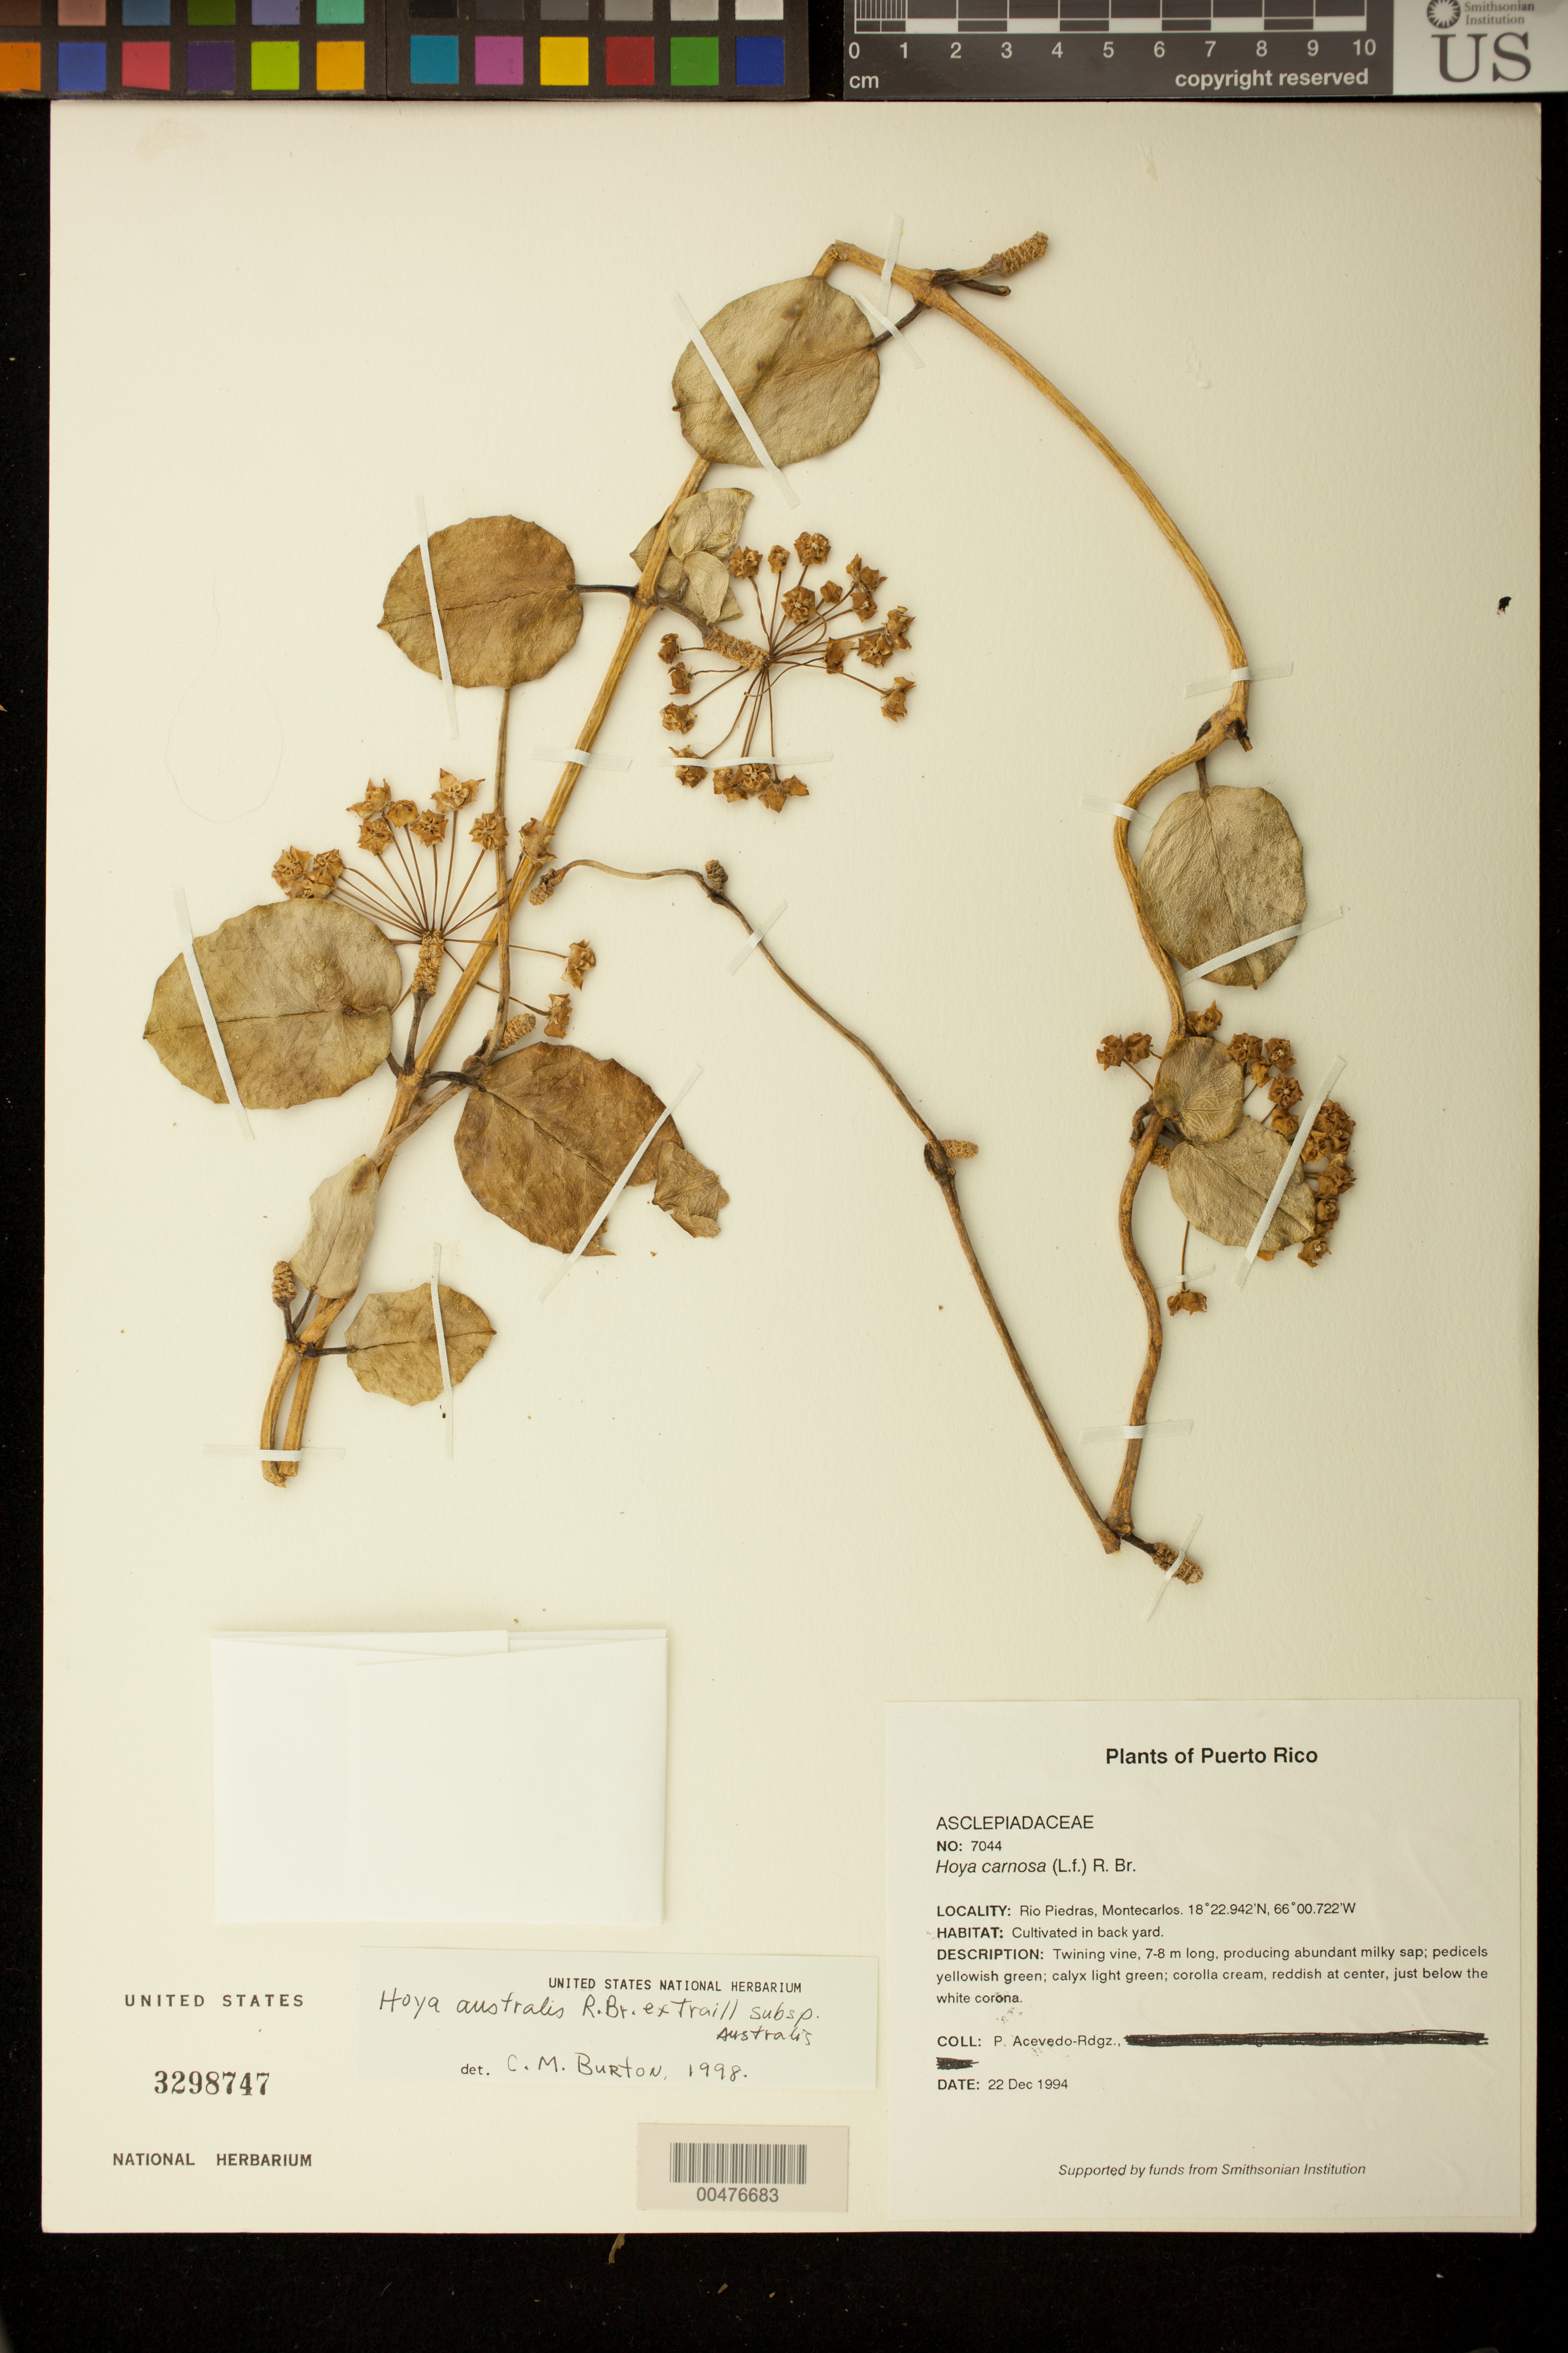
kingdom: Plantae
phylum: Tracheophyta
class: Magnoliopsida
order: Gentianales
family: Apocynaceae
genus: Hoya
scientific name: Hoya australis subsp. australis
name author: R. Br. ex J. Traill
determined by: Burton, C.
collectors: P. Acevedo-Rodr.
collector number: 7044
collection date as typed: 22 Dec 1994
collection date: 1994-12-22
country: Puerto Rico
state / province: San Juan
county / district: Río Piedras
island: Puerto Rico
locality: Río Piedras, Urb. Colinas de Montecarlos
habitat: Cultivated in back yard.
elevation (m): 75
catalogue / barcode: US 3298747